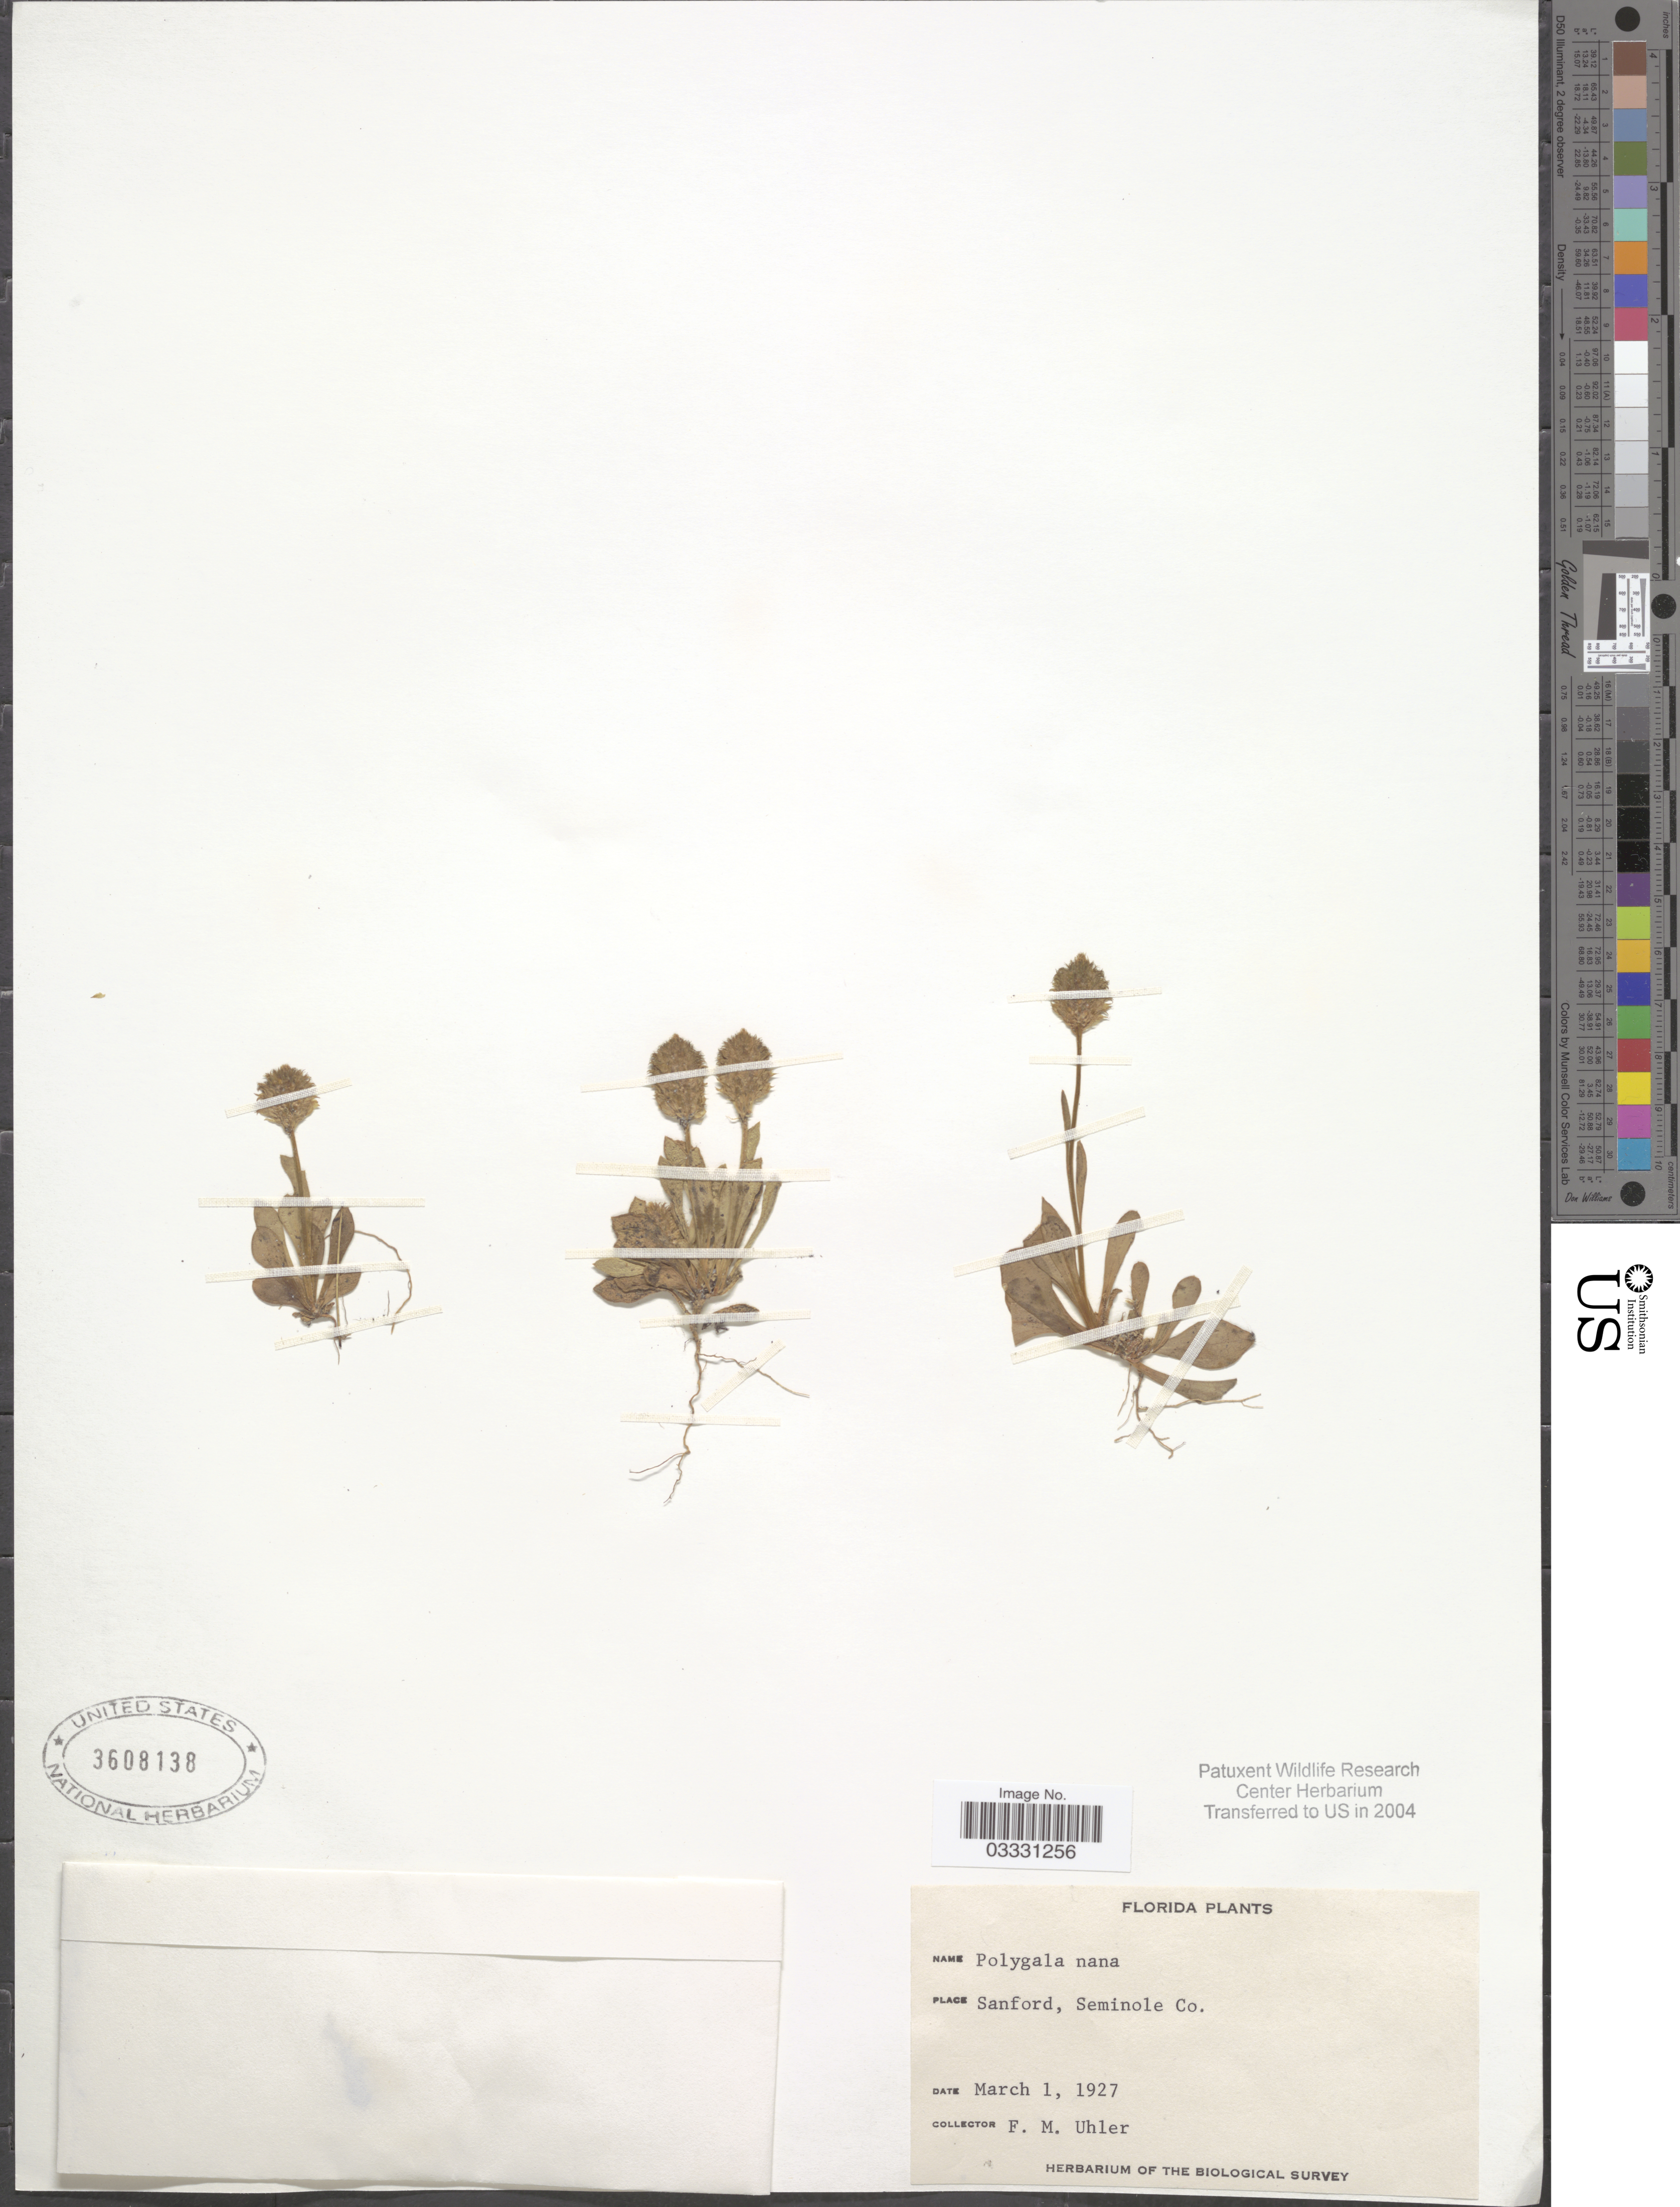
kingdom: Plantae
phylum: Tracheophyta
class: Magnoliopsida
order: Fabales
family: Polygalaceae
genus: Polygala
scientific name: Polygala nana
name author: (Michx.) DC.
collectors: F. M. Uhler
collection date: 1927-03-01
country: United States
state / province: Florida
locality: Sanford, Seminole Co.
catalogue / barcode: US 3608138